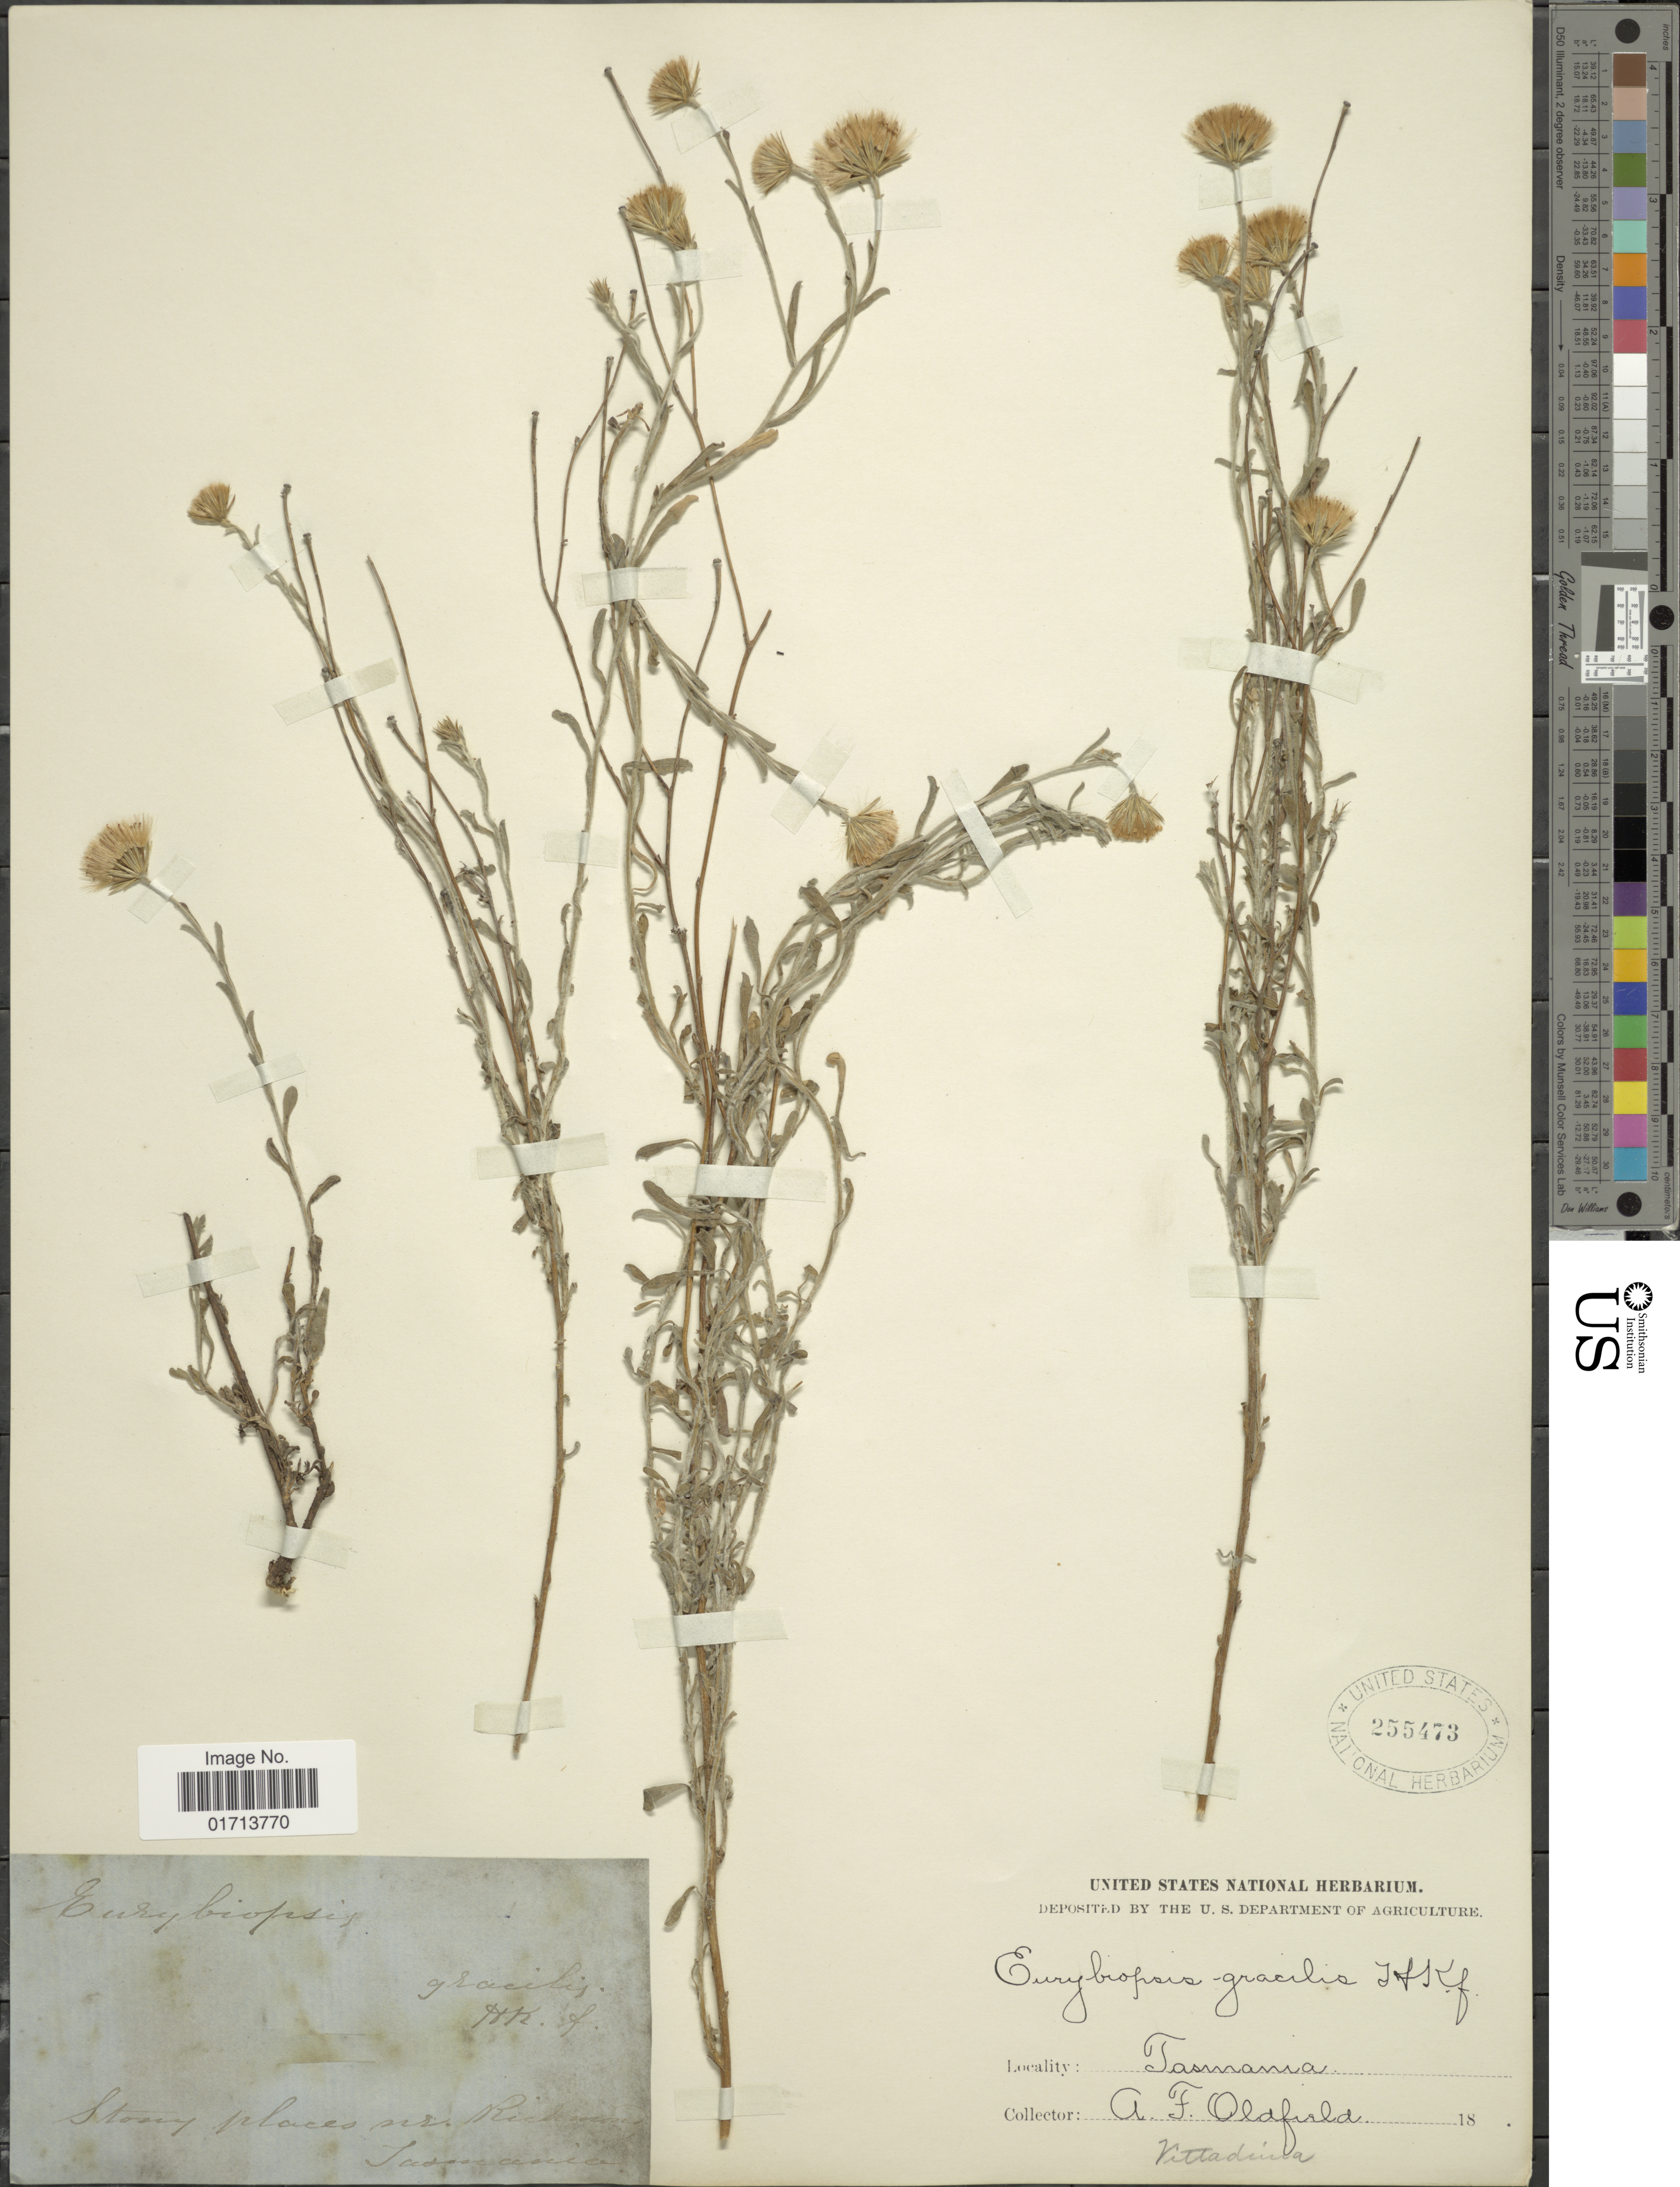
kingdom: Plantae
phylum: Tracheophyta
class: Magnoliopsida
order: Asterales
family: Asteraceae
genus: Vittadinia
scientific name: Vittadinia gracilis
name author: (Hook. f.) N.T. Burb.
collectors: A. Oldfield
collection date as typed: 18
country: Australia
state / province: Tasmania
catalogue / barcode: US 255473